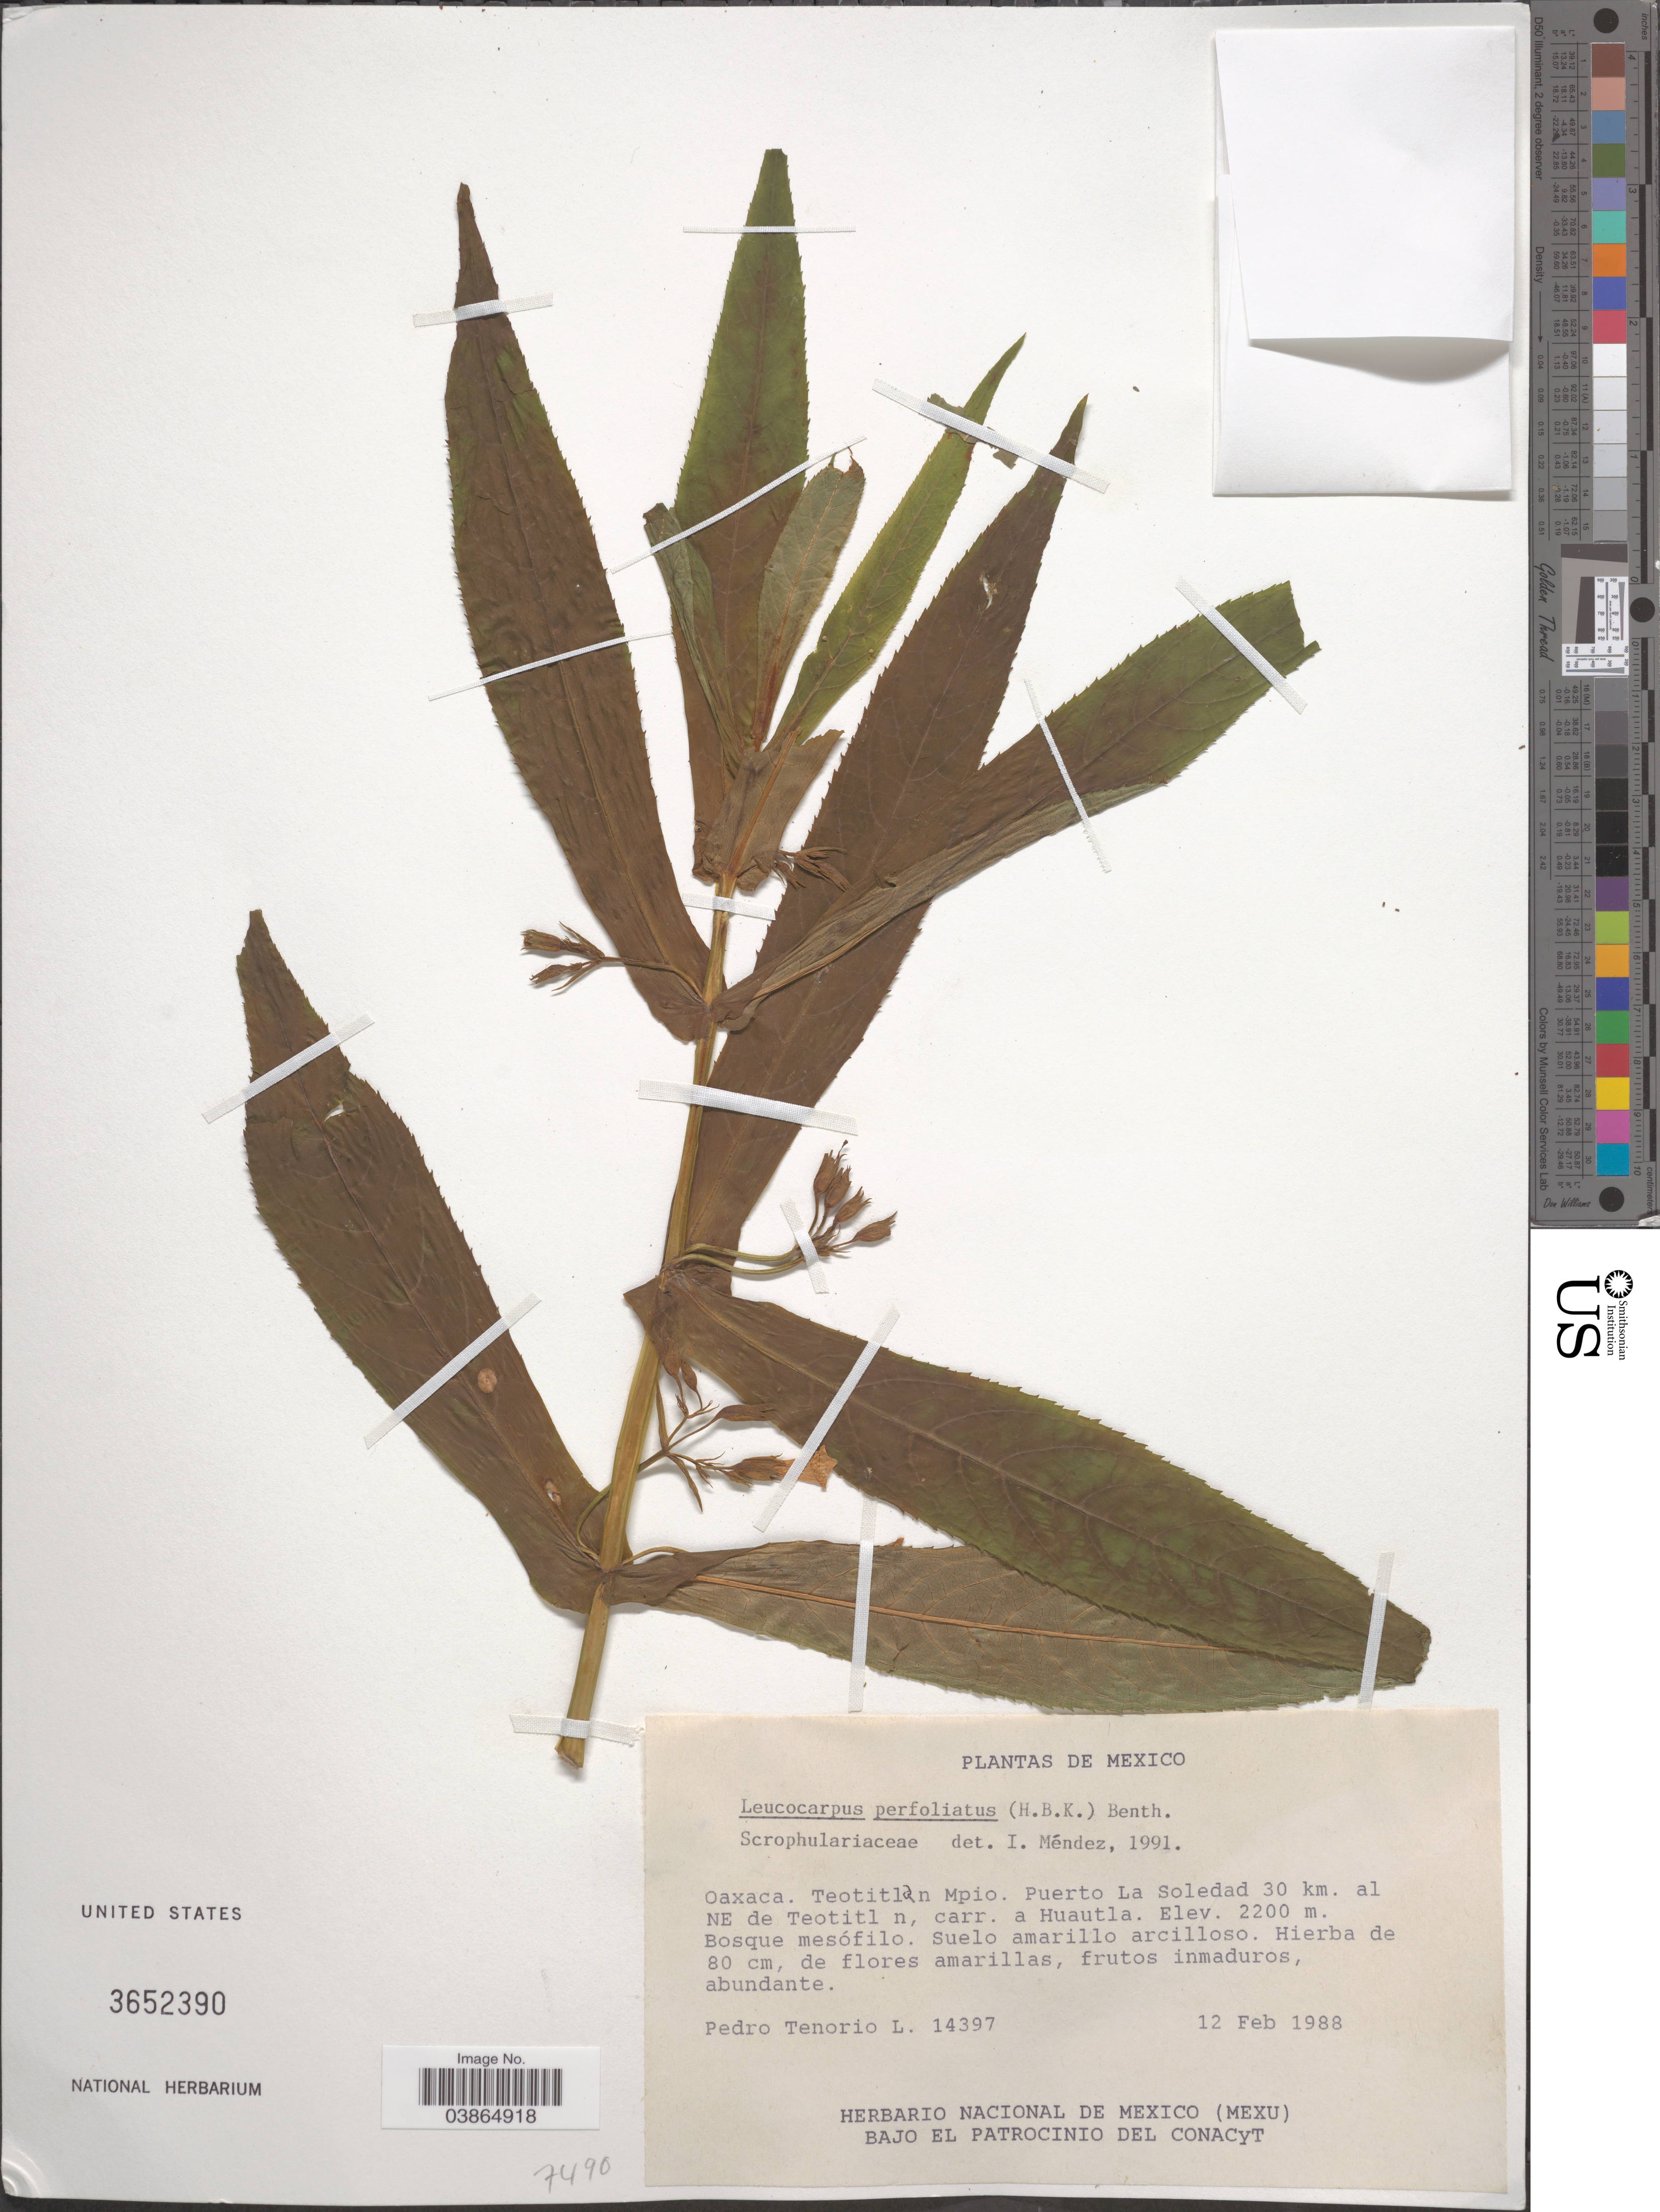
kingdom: Plantae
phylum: Tracheophyta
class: Magnoliopsida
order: Lamiales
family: Phrymaceae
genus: Leucocarpus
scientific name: Leucocarpus perfoliatus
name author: (Kunth) Benth.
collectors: P. Tenorio L.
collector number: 14397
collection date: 1988-02-12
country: Mexico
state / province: Oaxaca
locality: Teotitlan Mpio. Puerto La Soledad 30 km. al NE de Teotitl n, carr. a Huautla.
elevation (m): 2200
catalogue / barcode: US 3652390